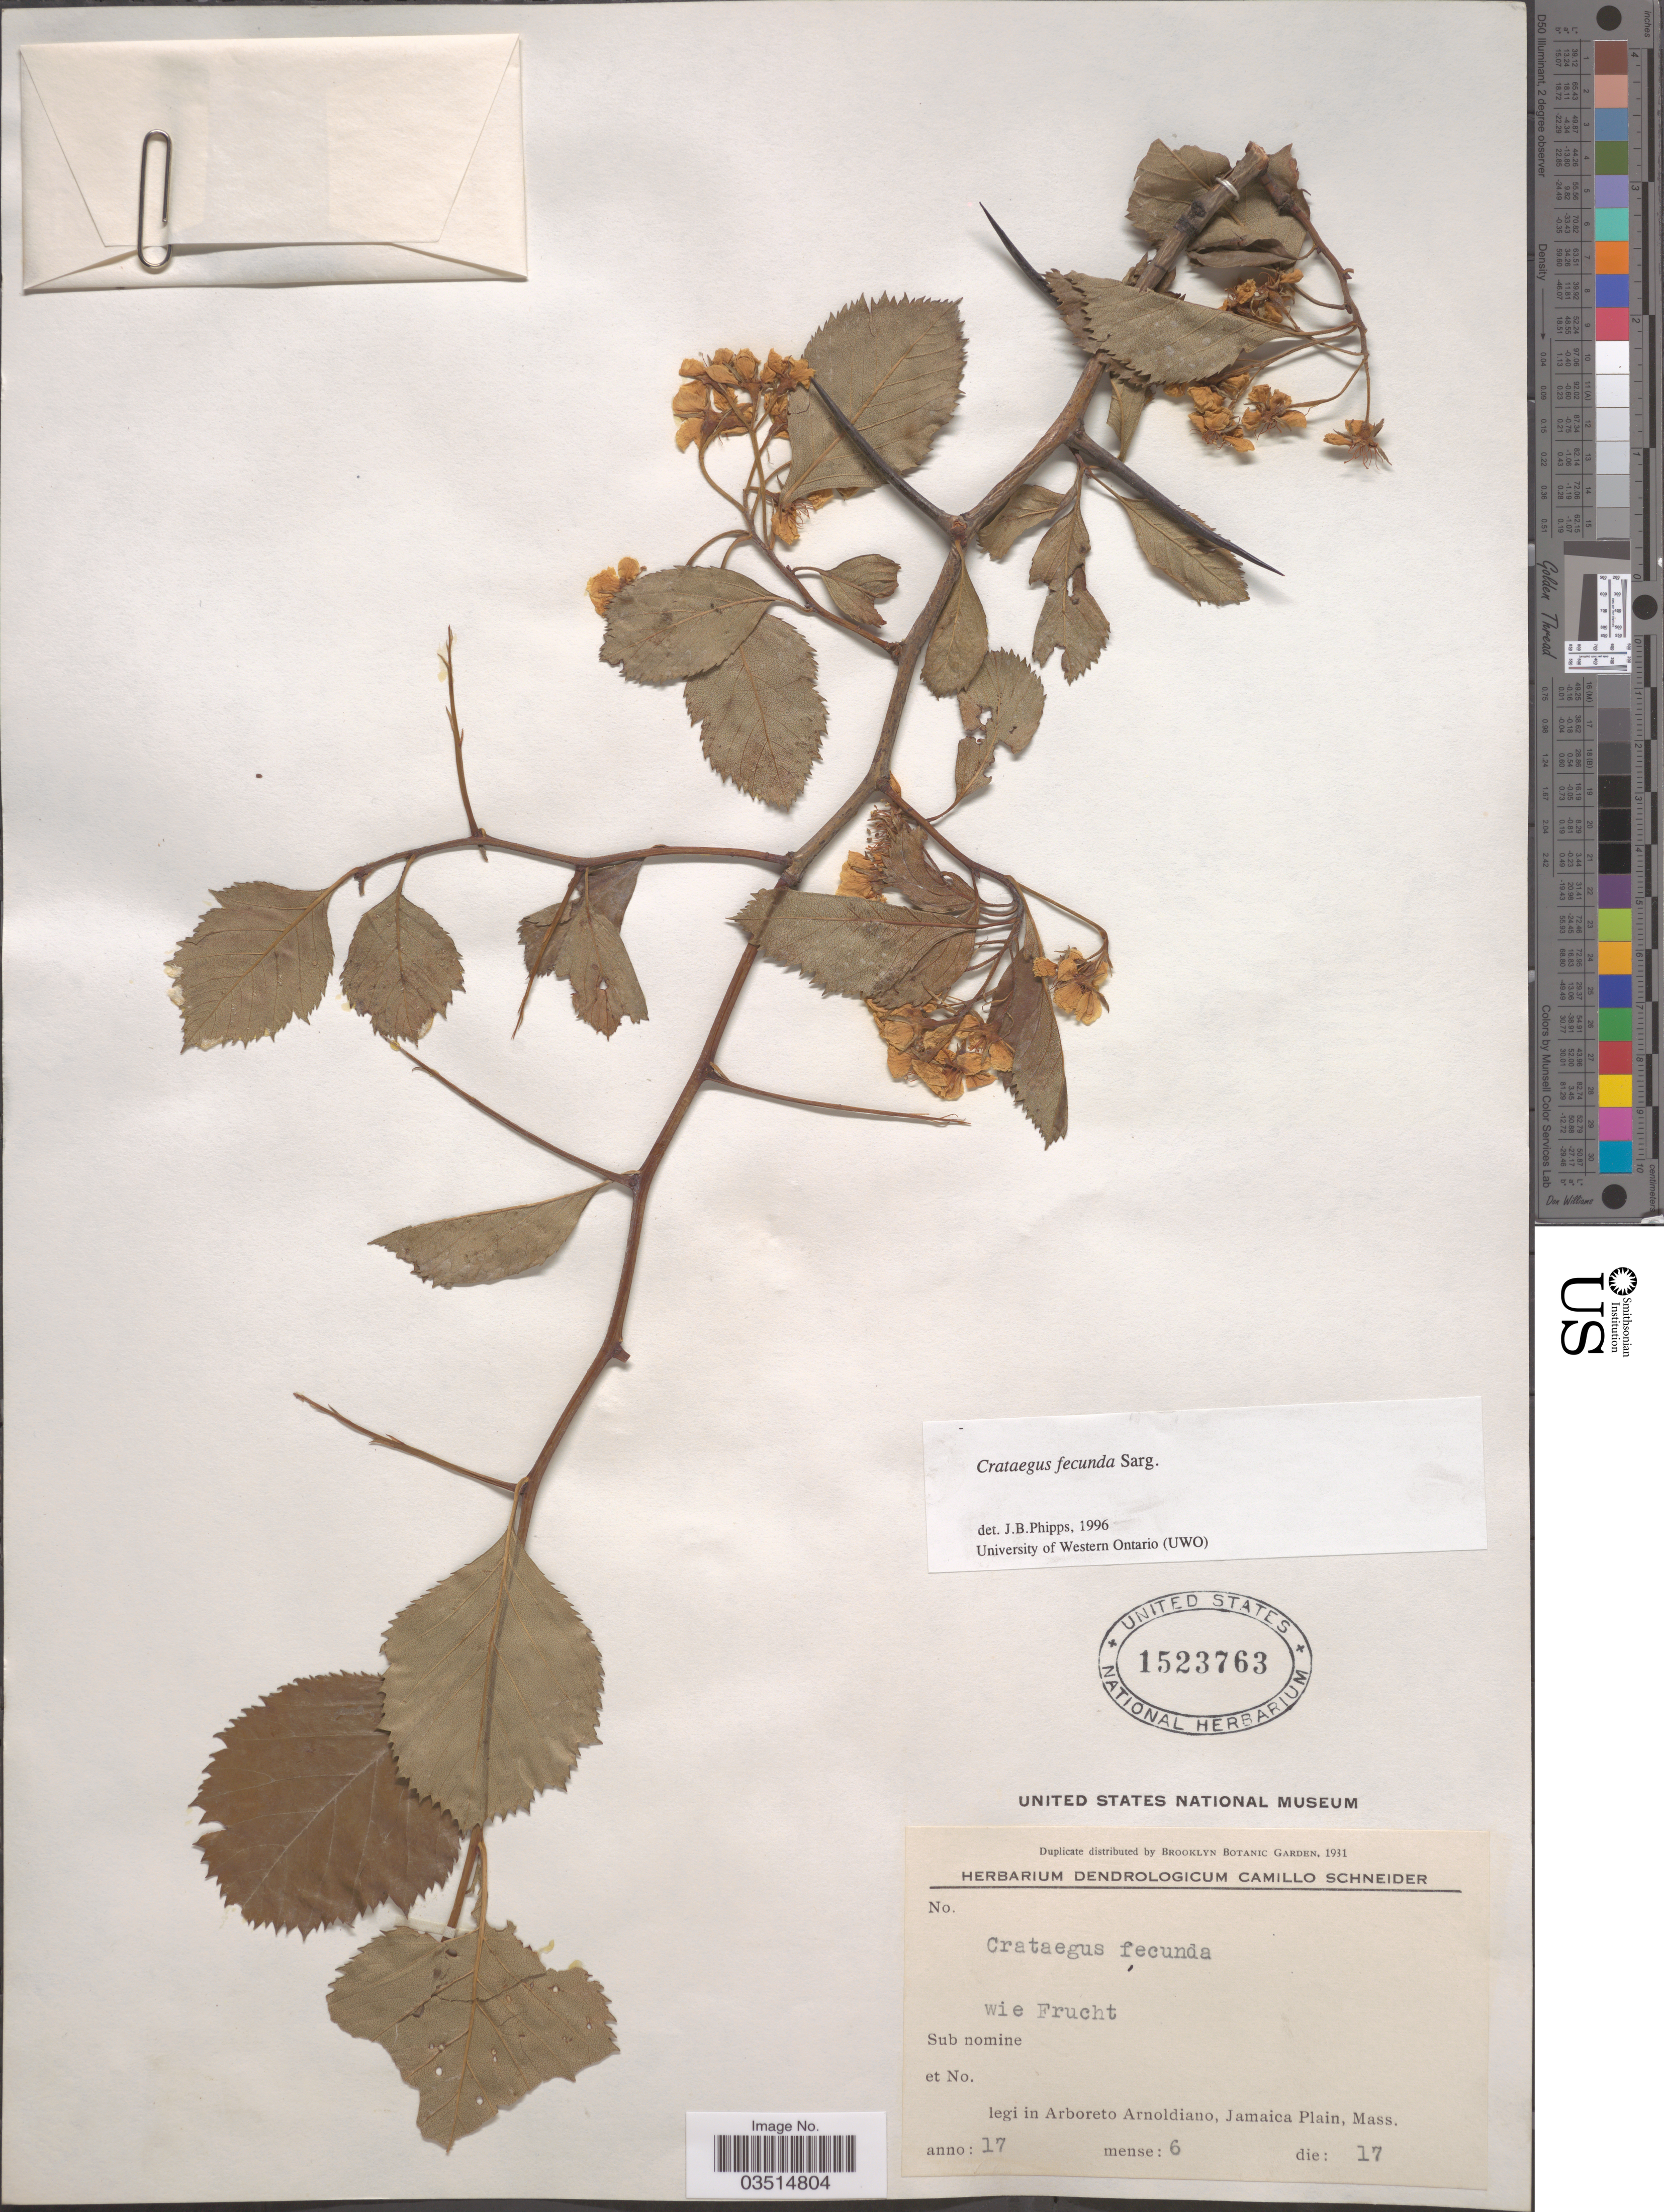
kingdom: Plantae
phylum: Tracheophyta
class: Magnoliopsida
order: Rosales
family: Rosaceae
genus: Crataegus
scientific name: Crataegus fecunda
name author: Sarg.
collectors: ex herb. Dendrologicum C. Schneider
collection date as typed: Transcribed d/m/y: 17/6/17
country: United States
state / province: Massachusetts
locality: Arboreto Arnoldiano, Jamaica Plain.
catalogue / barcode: US 1523763